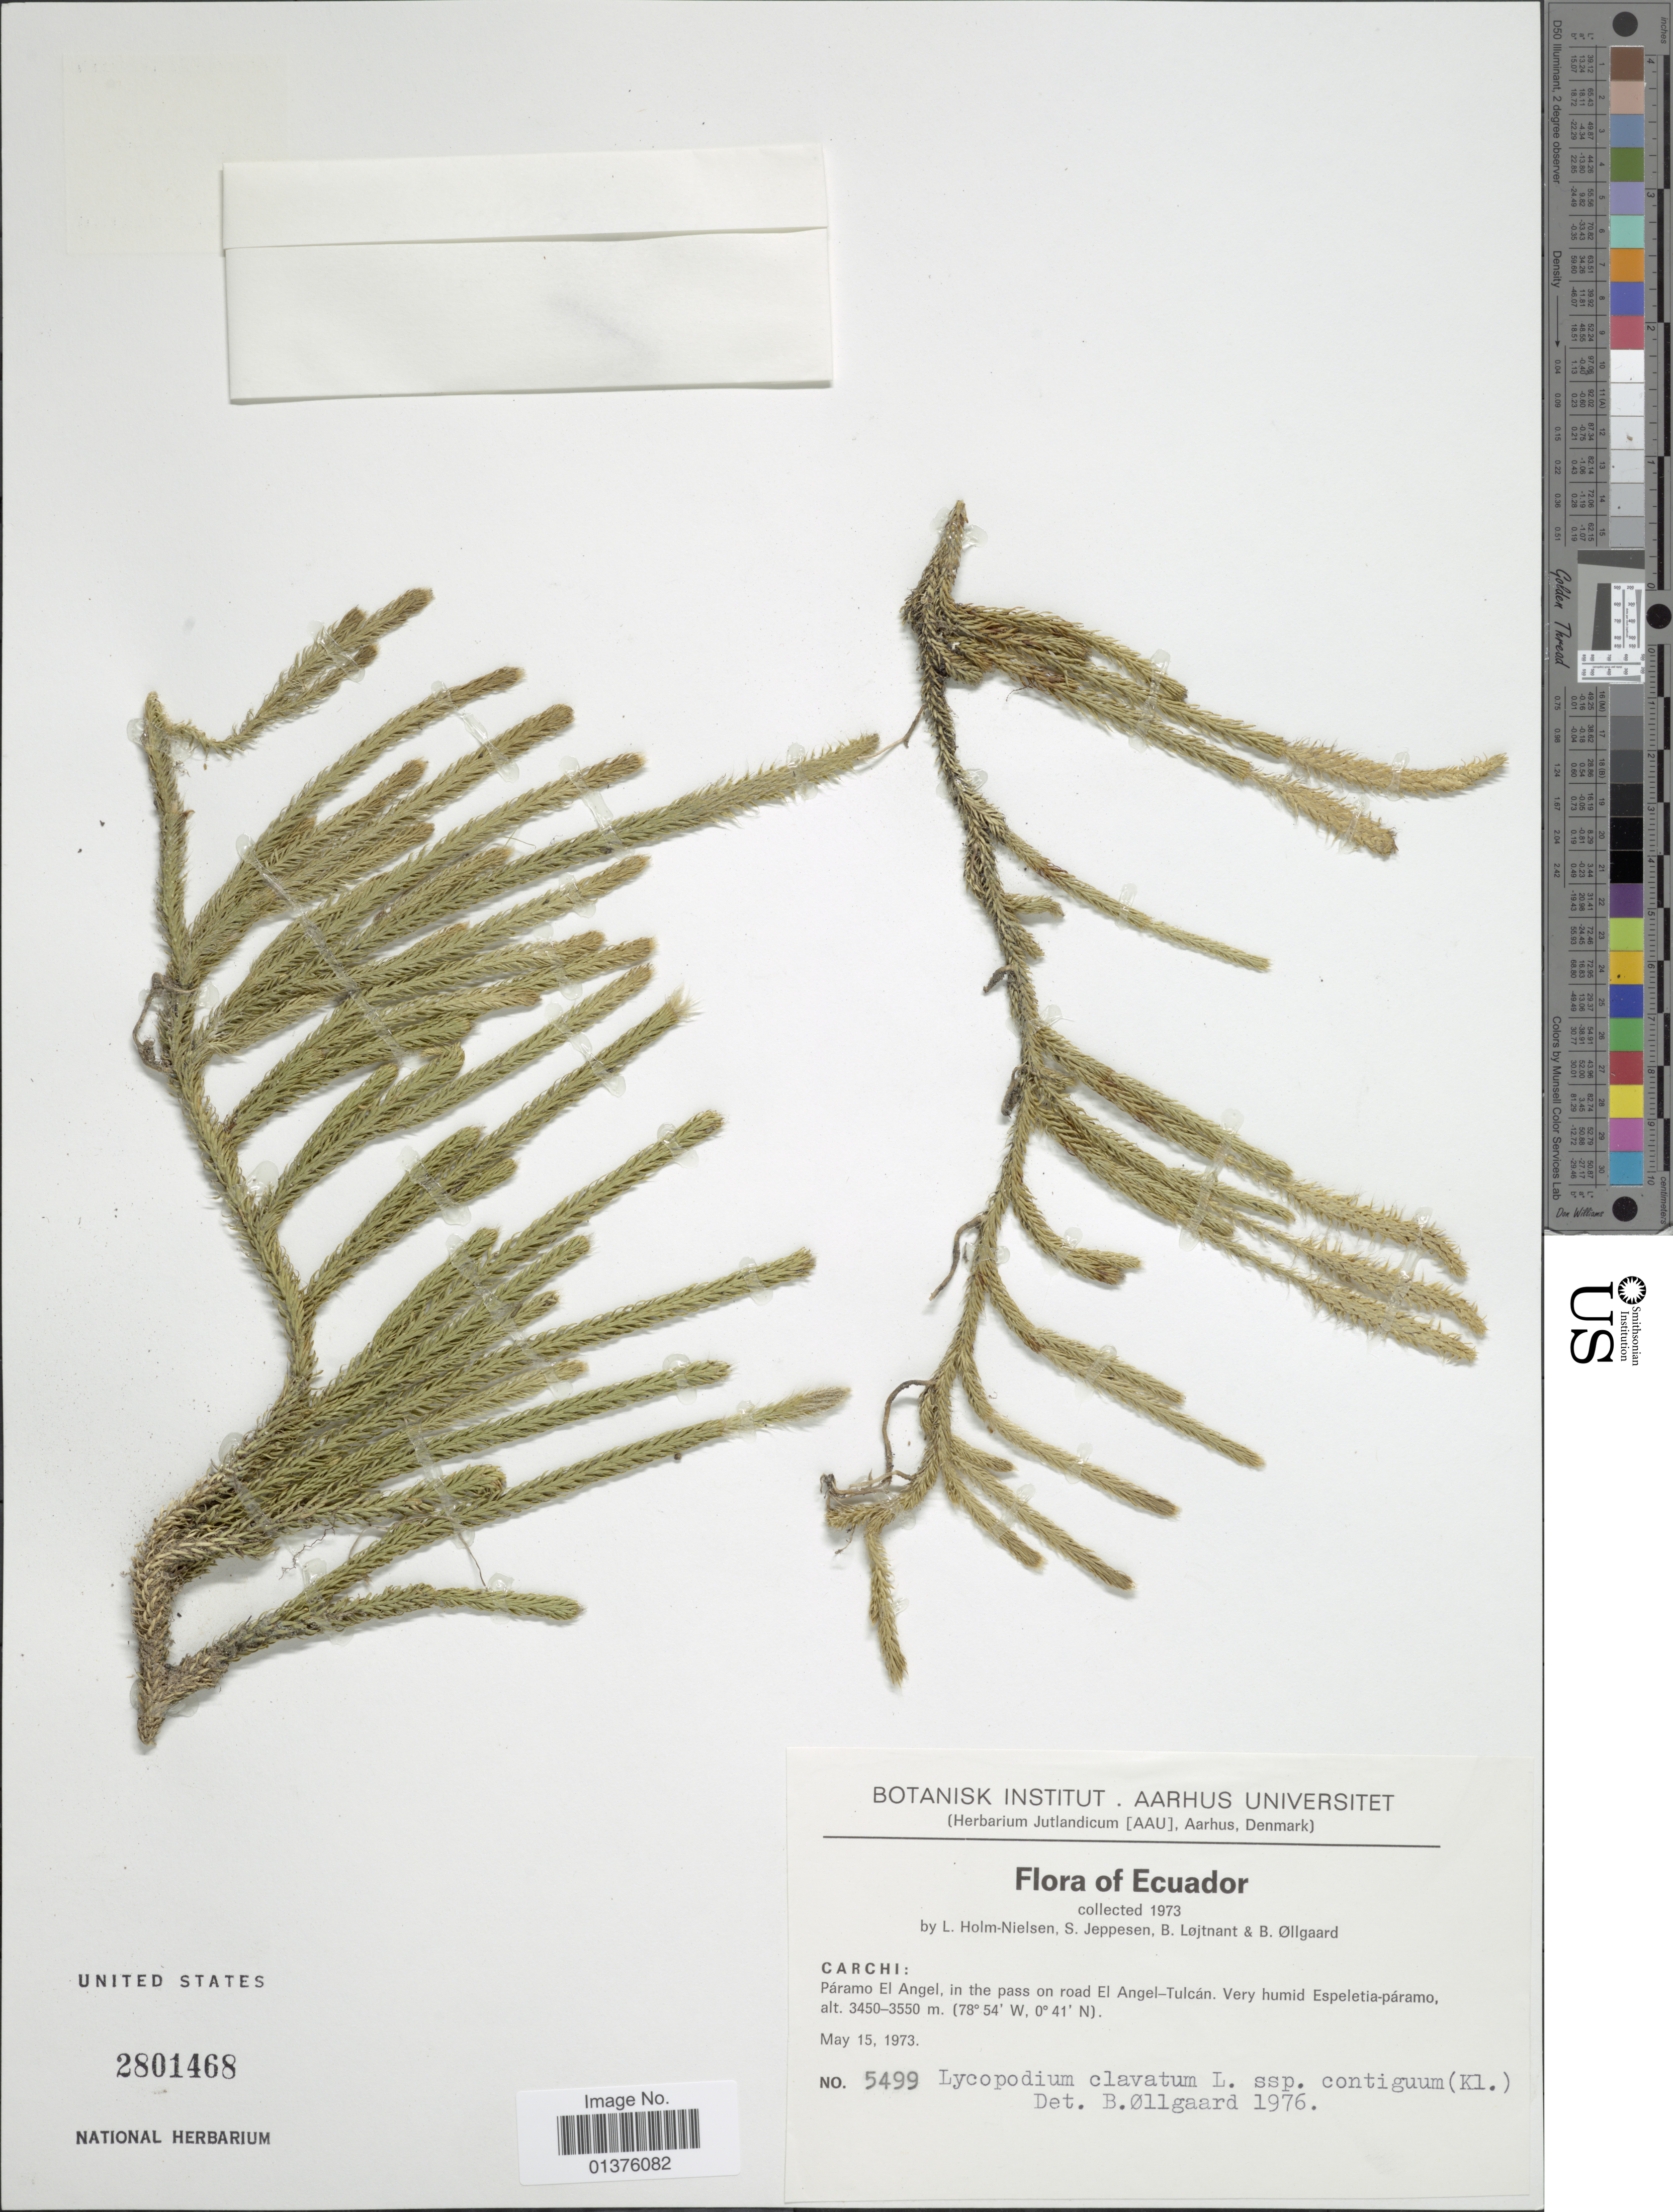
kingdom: Plantae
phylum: Tracheophyta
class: Lycopodiopsida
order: Lycopodiales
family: Lycopodiaceae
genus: Lycopodium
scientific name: Lycopodium clavatum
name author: L.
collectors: L. B. Holm-Nielsen, S. Jeppesen, B. Löjtnant & B. Øllgaard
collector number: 5499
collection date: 1973-05-15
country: Ecuador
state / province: Carchi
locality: Páramo El Angel, in the pass on road El Angel-Tulcán, Very humid Espeletia-páramo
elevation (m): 3450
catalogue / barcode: US 2801468